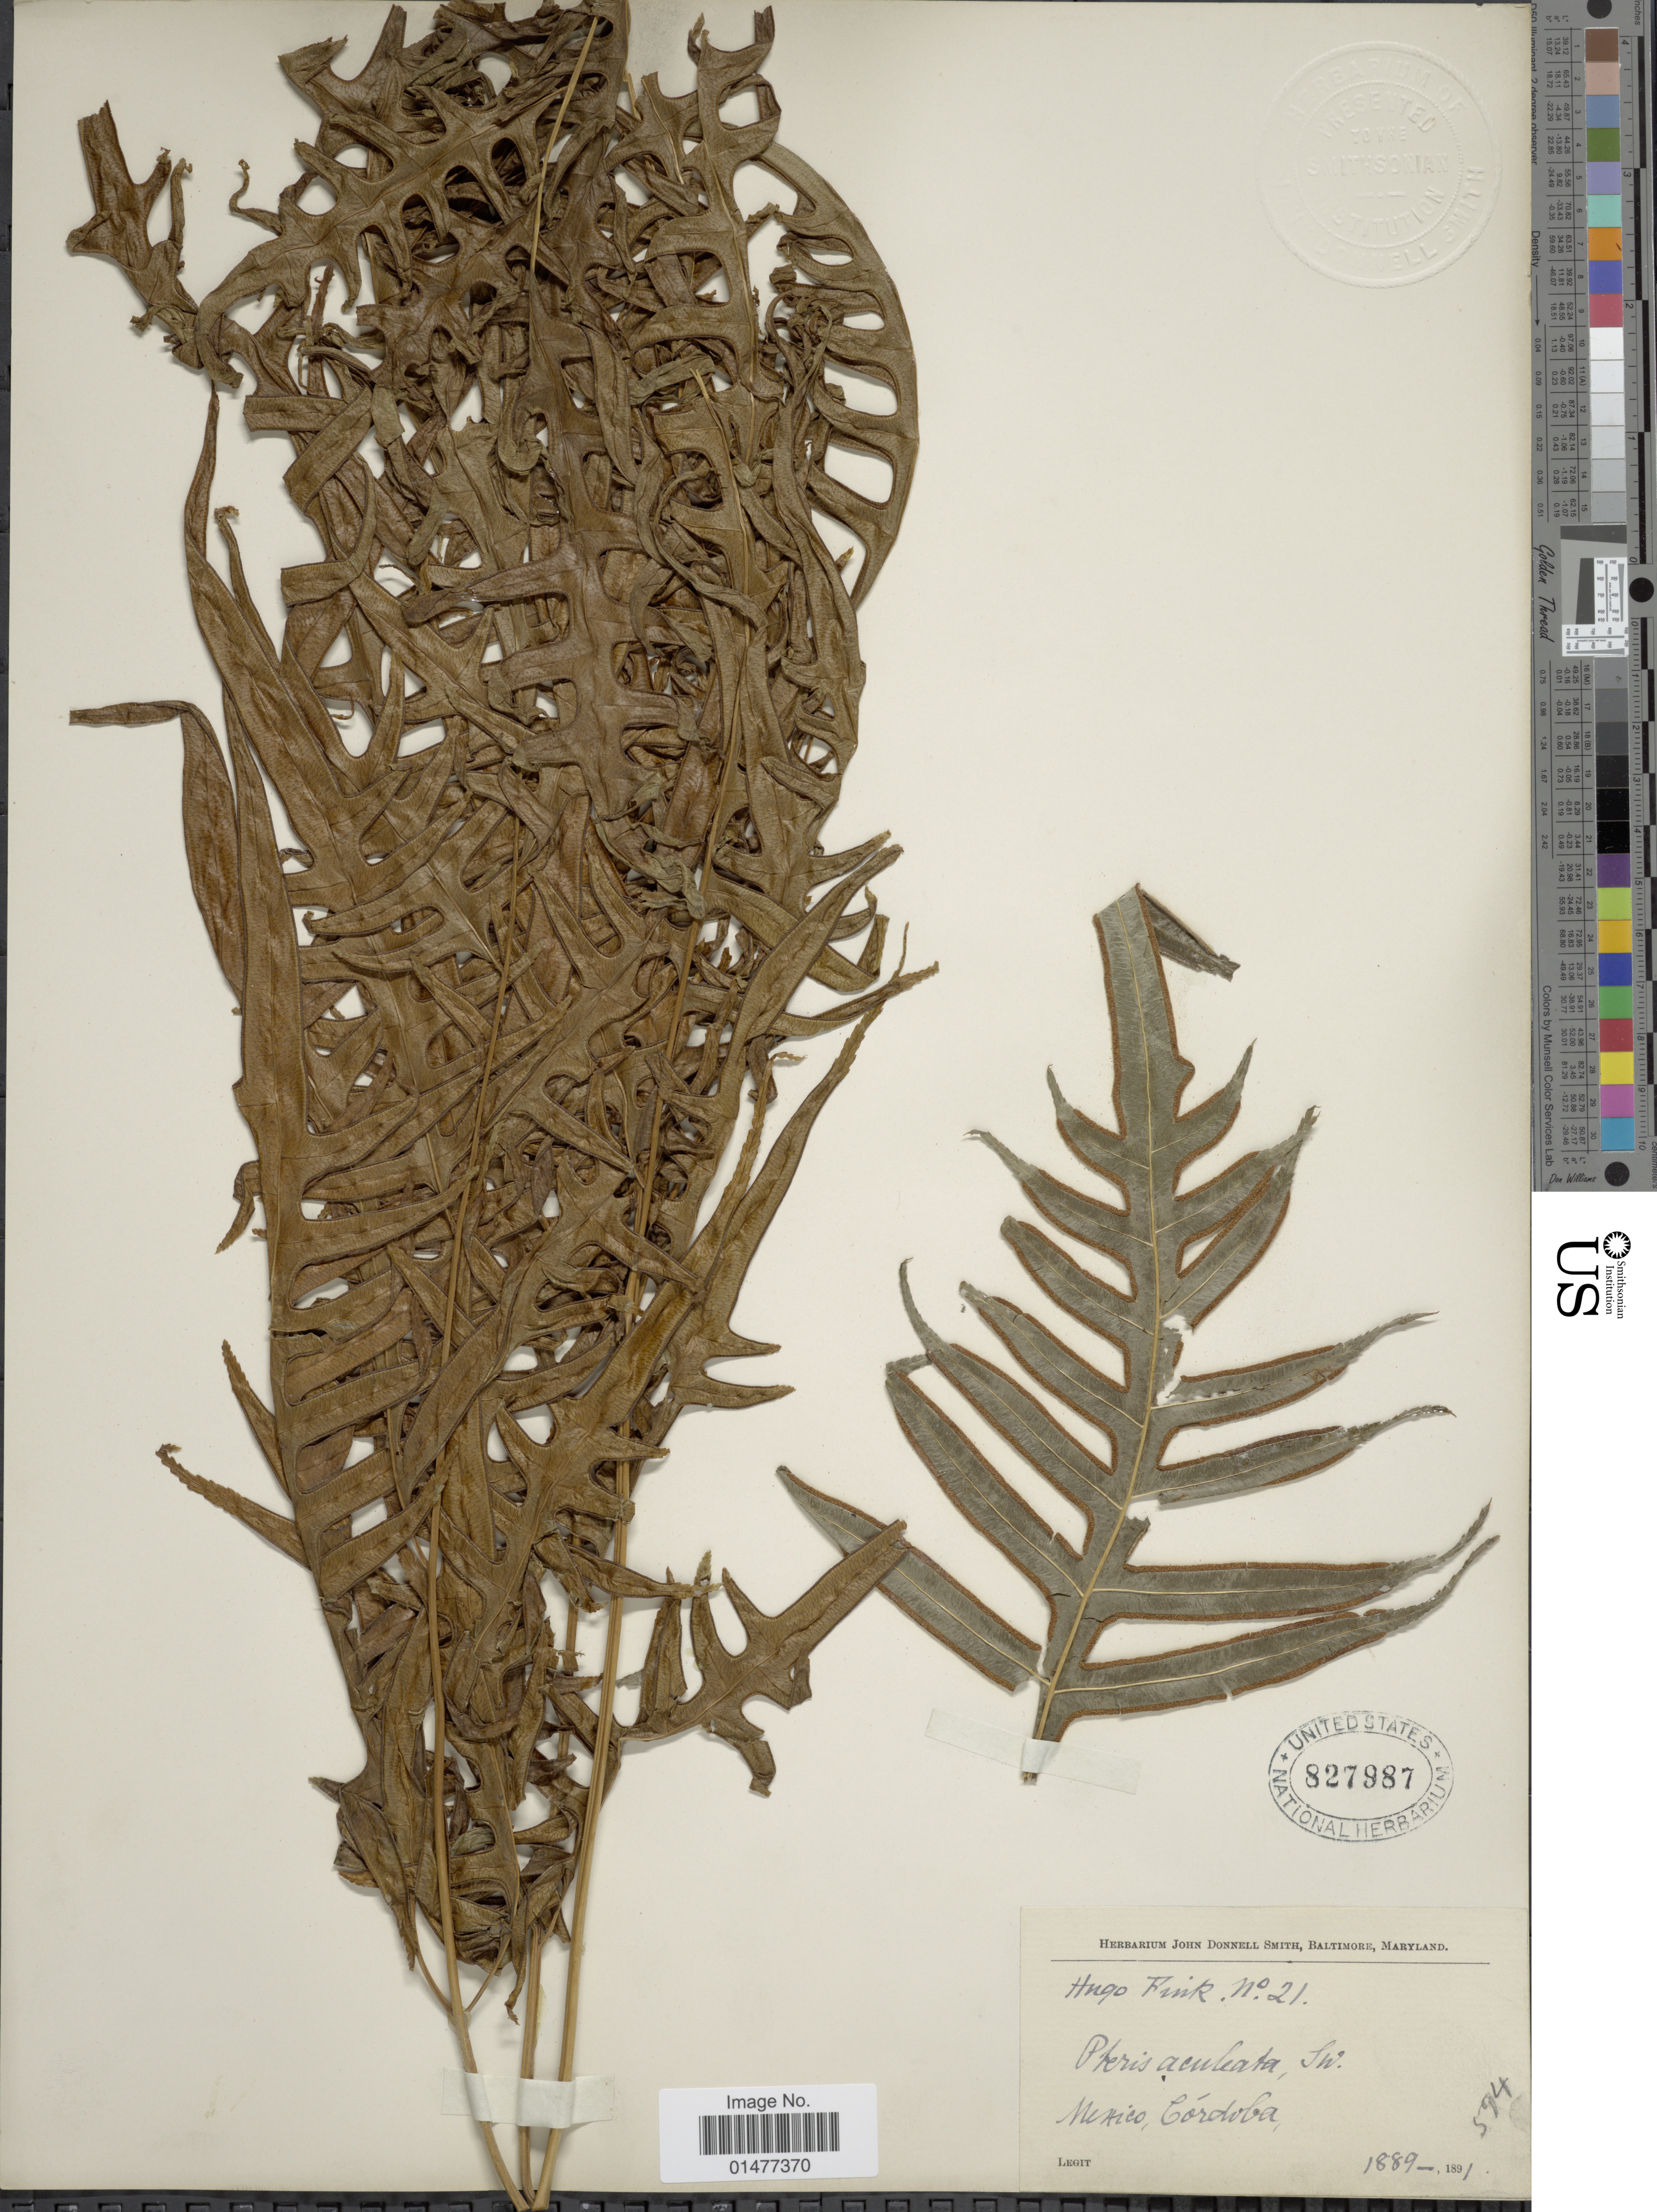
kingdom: Plantae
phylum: Tracheophyta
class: Polypodiopsida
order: Polypodiales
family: Pteridaceae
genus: Pteris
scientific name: Pteris altissima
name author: Poir.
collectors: H. Fink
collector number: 121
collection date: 1889/1891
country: Mexico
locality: Cordoba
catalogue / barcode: US 827987